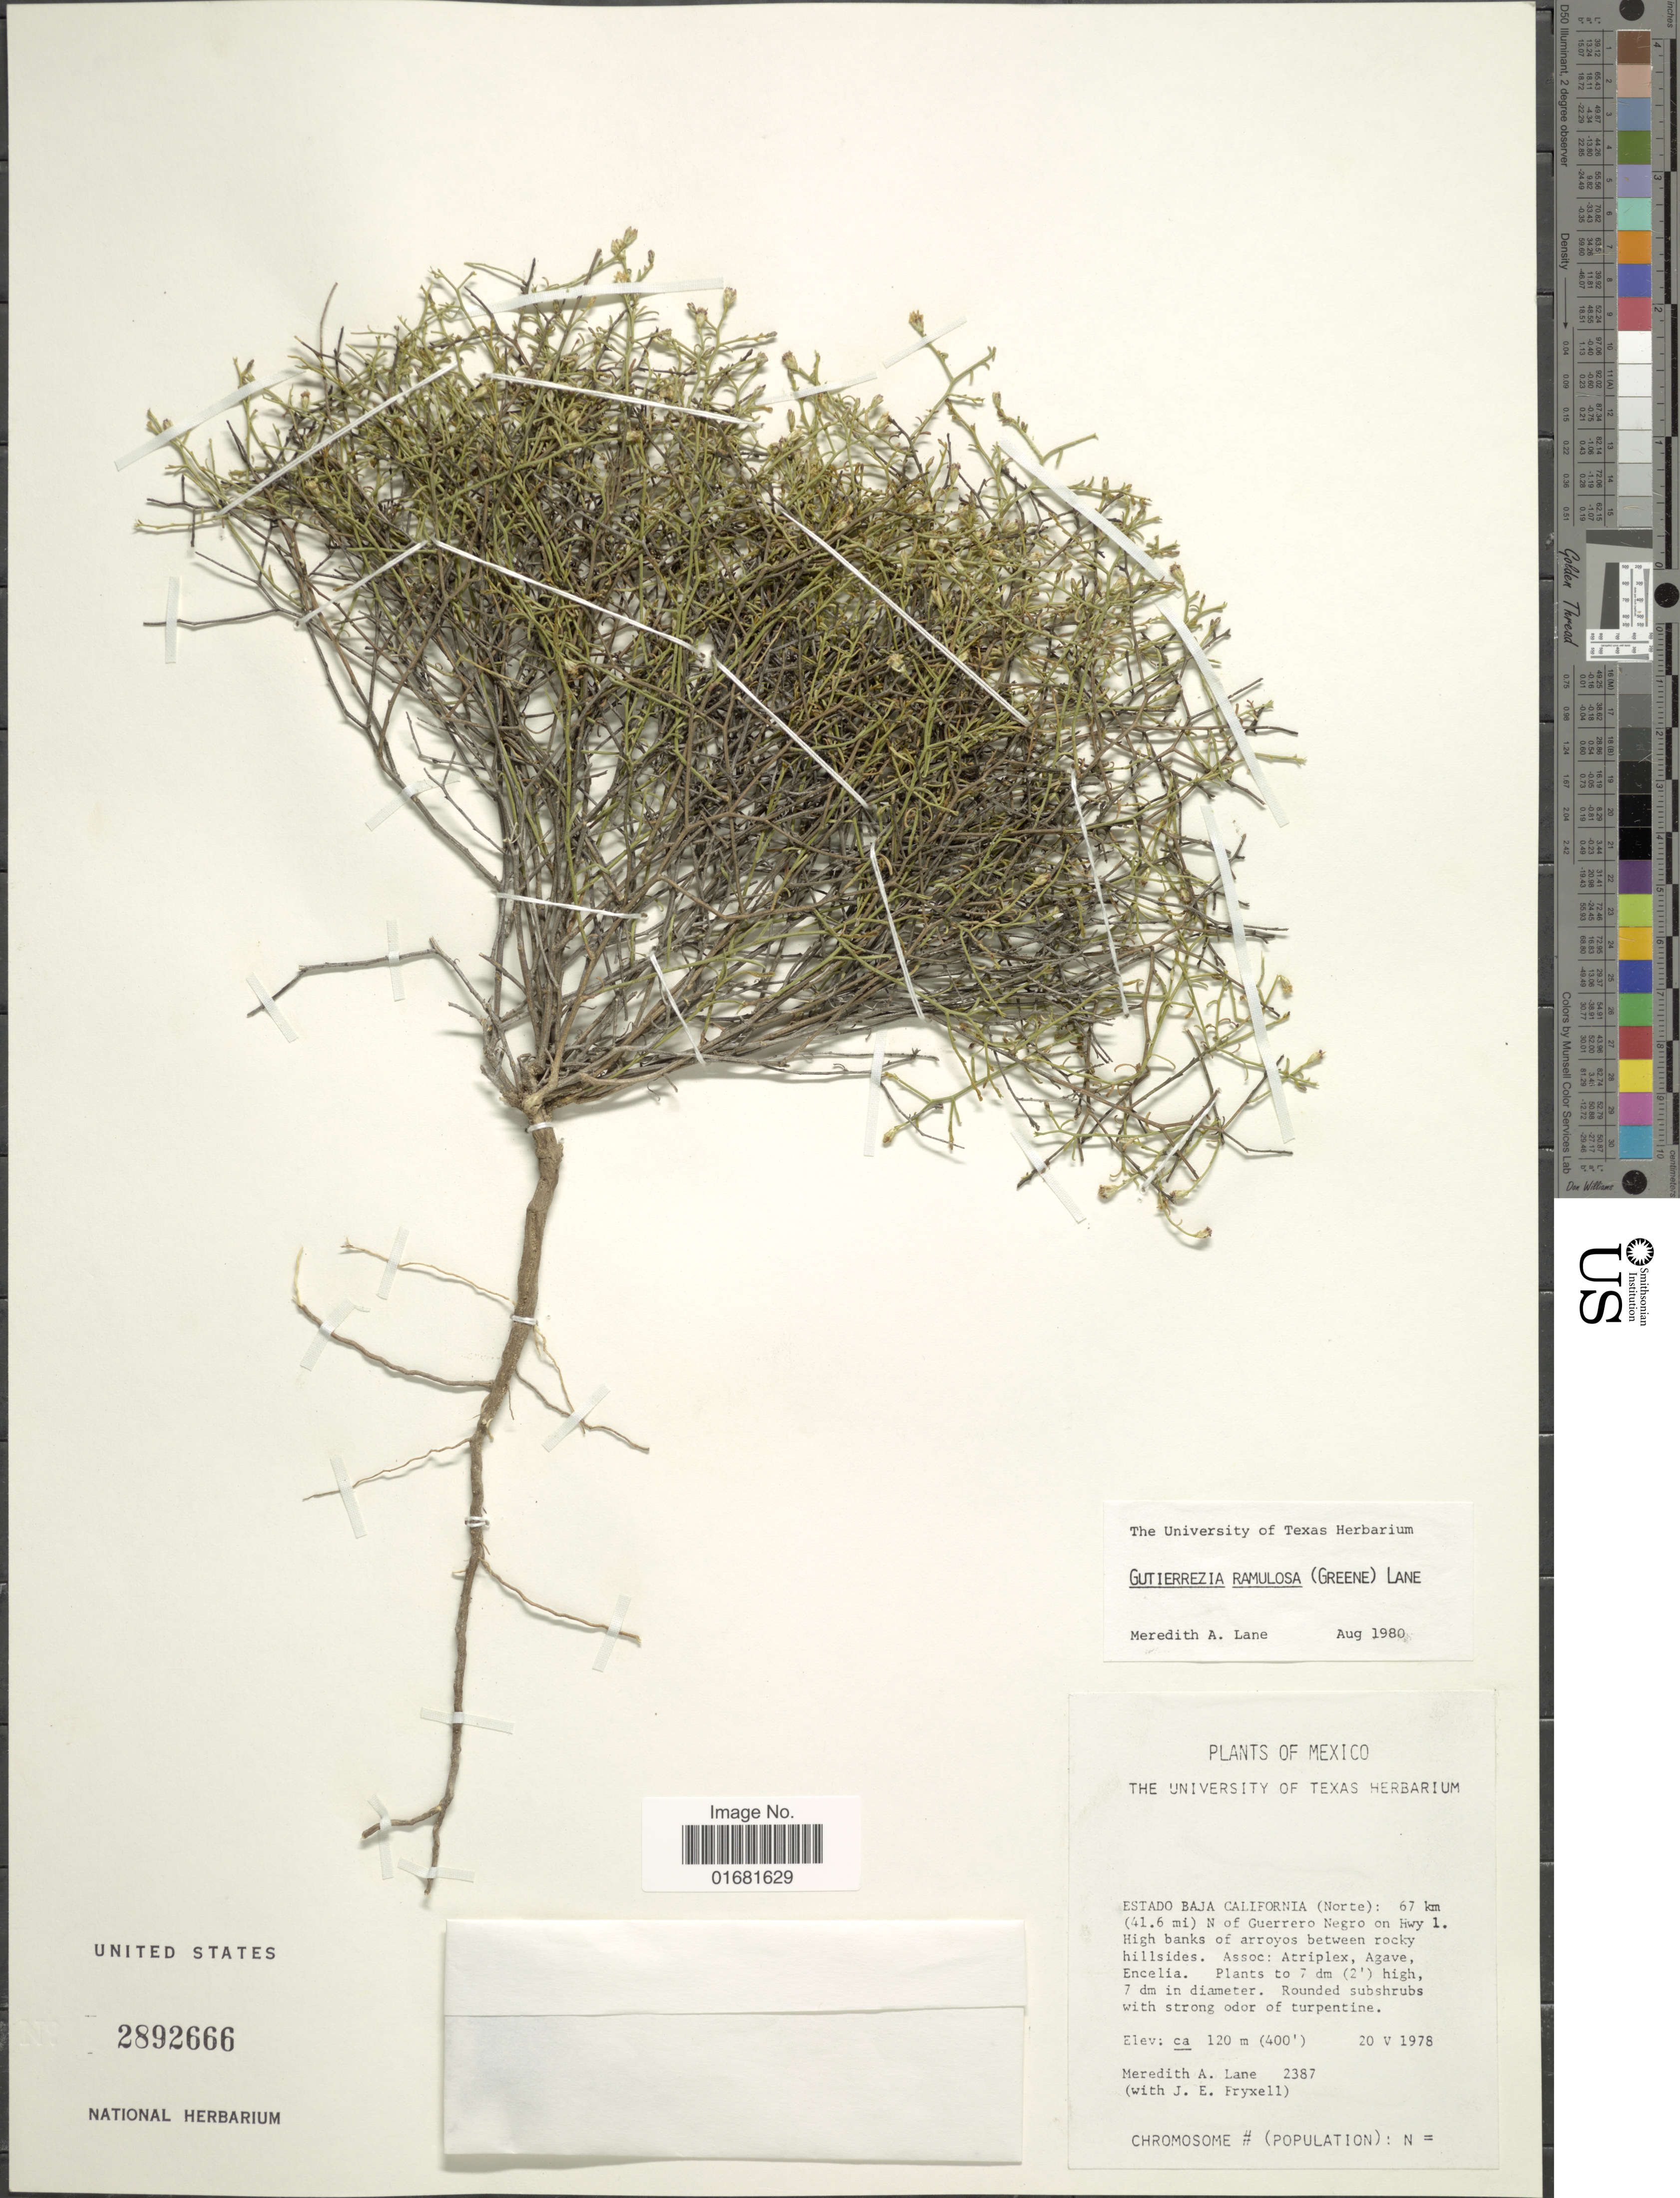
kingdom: Plantae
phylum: Tracheophyta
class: Magnoliopsida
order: Asterales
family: Asteraceae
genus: Gutierrezia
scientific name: Gutierrezia ramulosa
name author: (Greene) M.A. Lane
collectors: M. A. Lane & J. E. Fryxell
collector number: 2387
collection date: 1978-05-20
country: Mexico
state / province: Baja California Norte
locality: Estado Baja California (Norte): 67 km (41.6 mi) N of Guerrero Negro on Hwy 1. high banks of arroyos between rocky hillsides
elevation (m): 120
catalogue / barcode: US 2892666